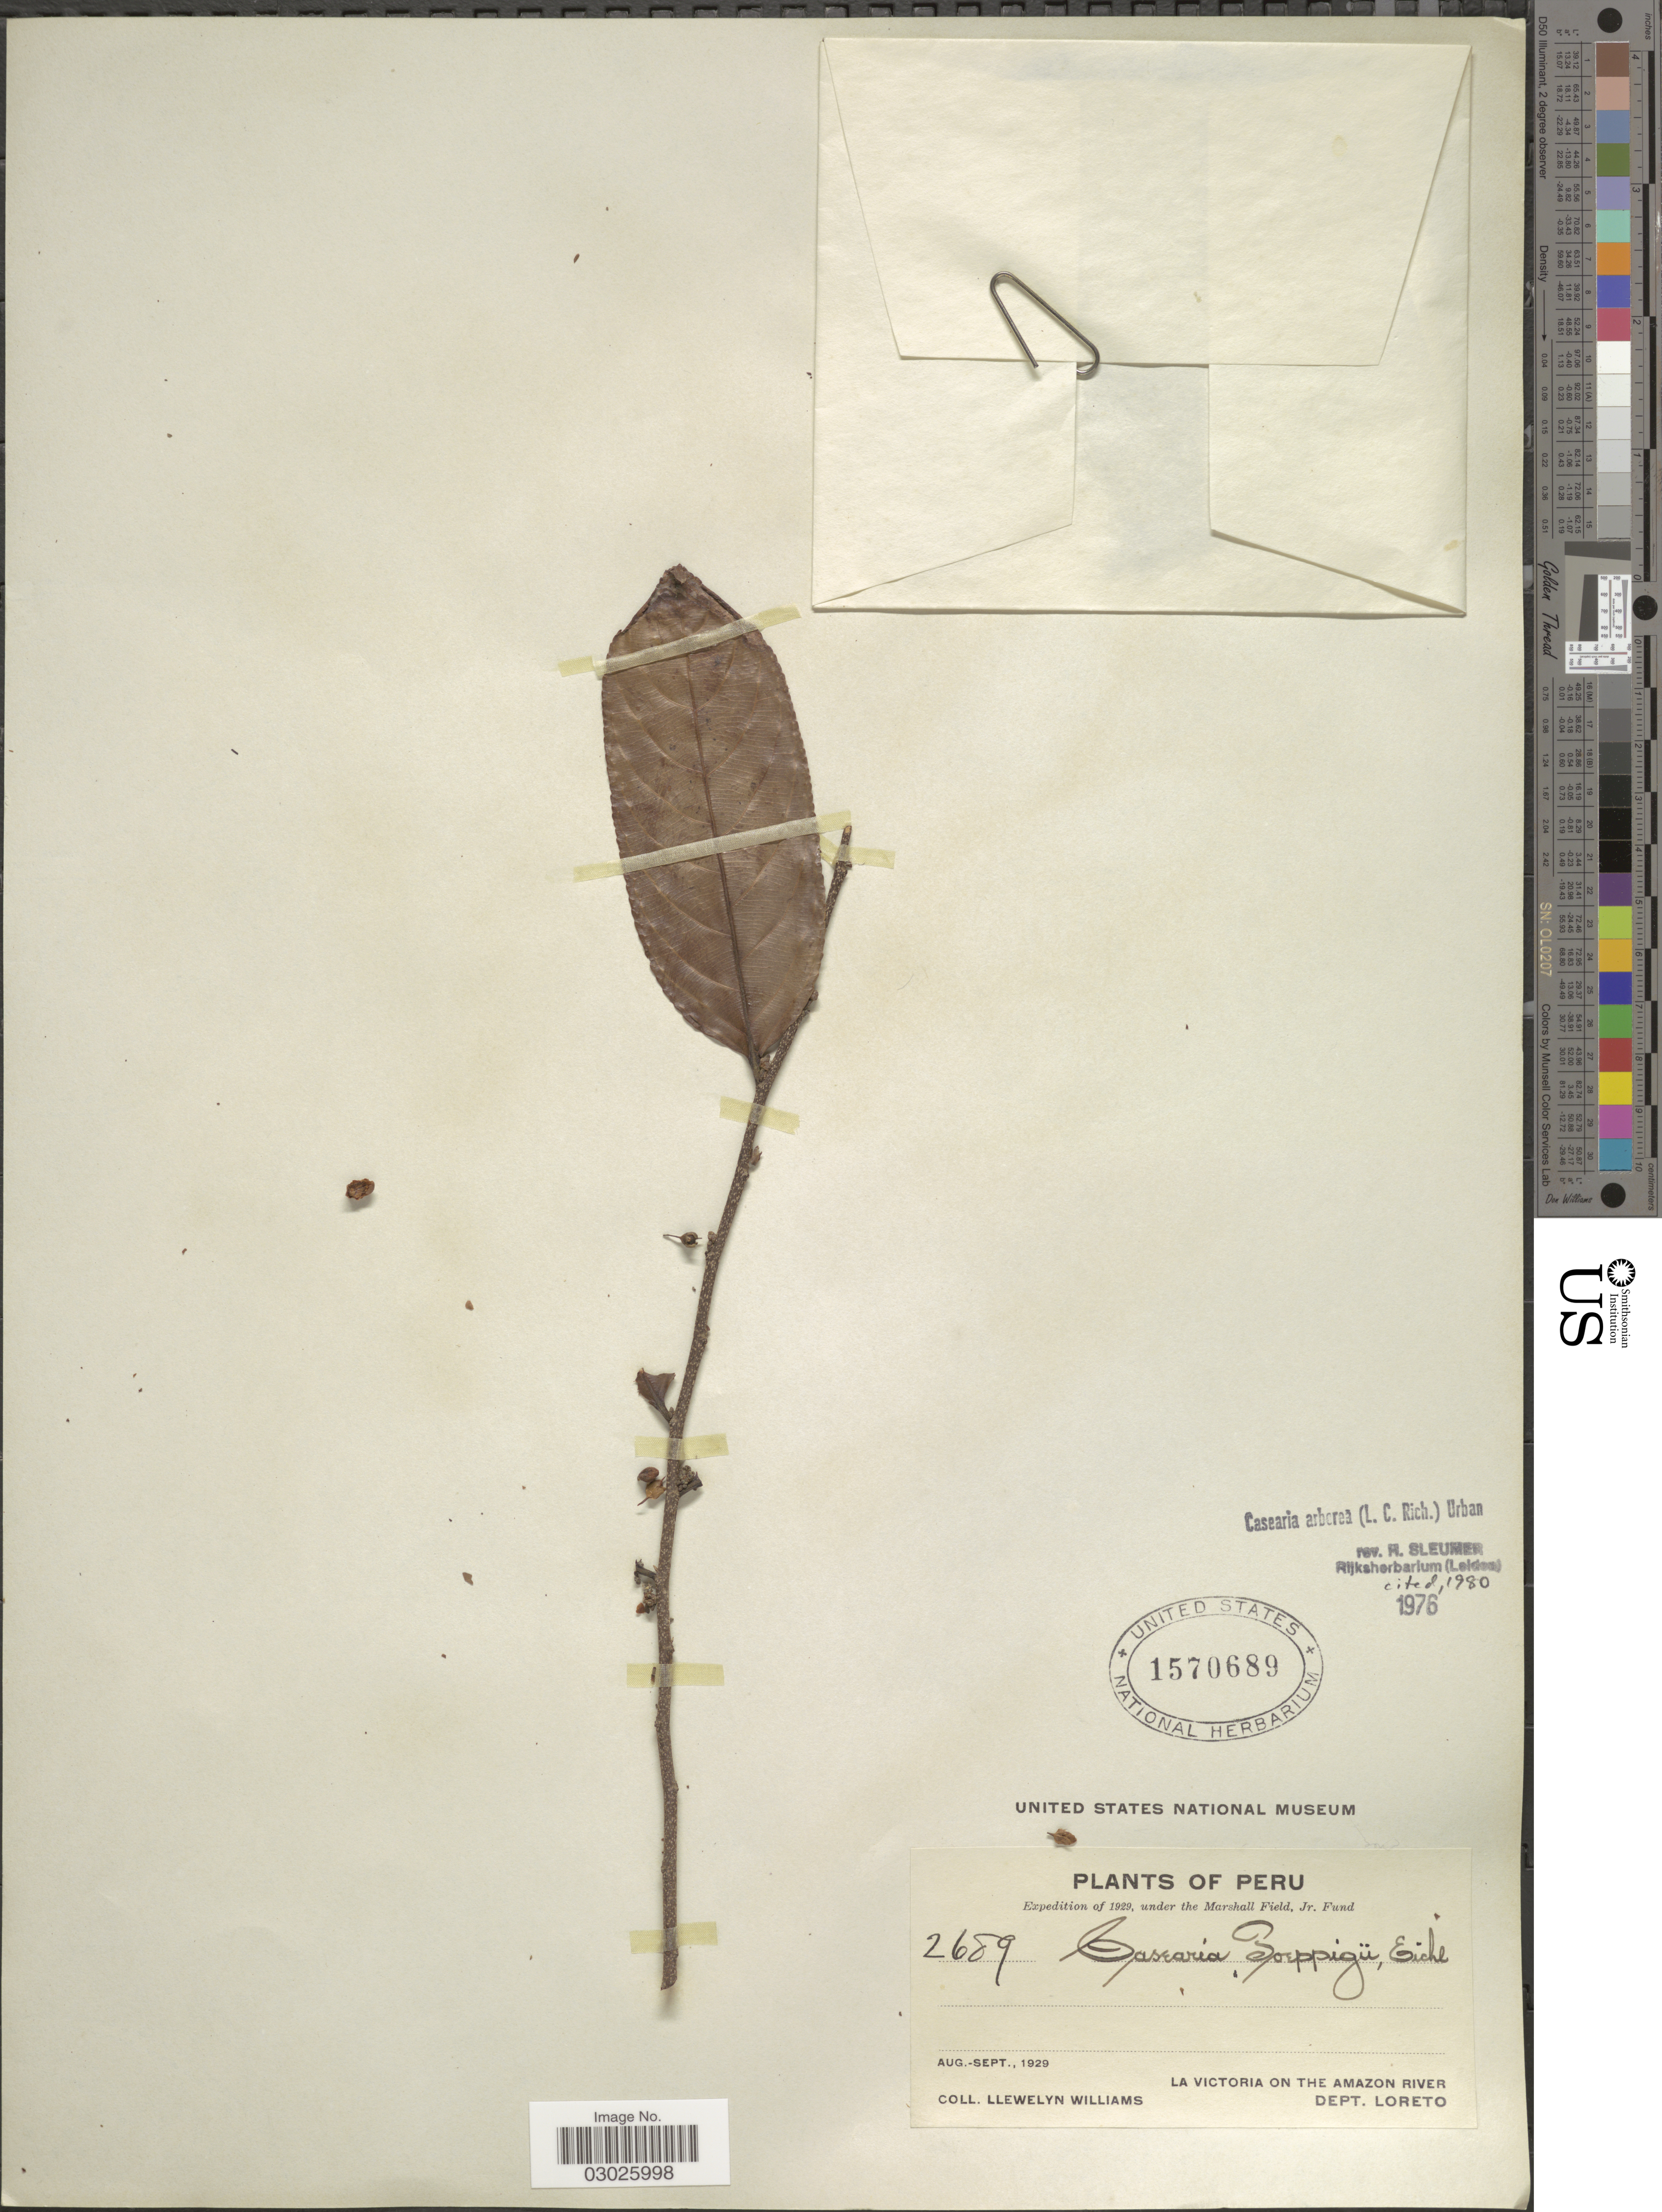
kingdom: Plantae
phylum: Tracheophyta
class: Magnoliopsida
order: Malpighiales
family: Salicaceae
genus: Casearia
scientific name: Casearia arborea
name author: (Rich.) Urb.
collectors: Ll. Williams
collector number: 2689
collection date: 1929-08/1929-09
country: Peru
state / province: Loreto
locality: La Victoria on the Amazon River. Dept. Loreto.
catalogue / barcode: US 1570689